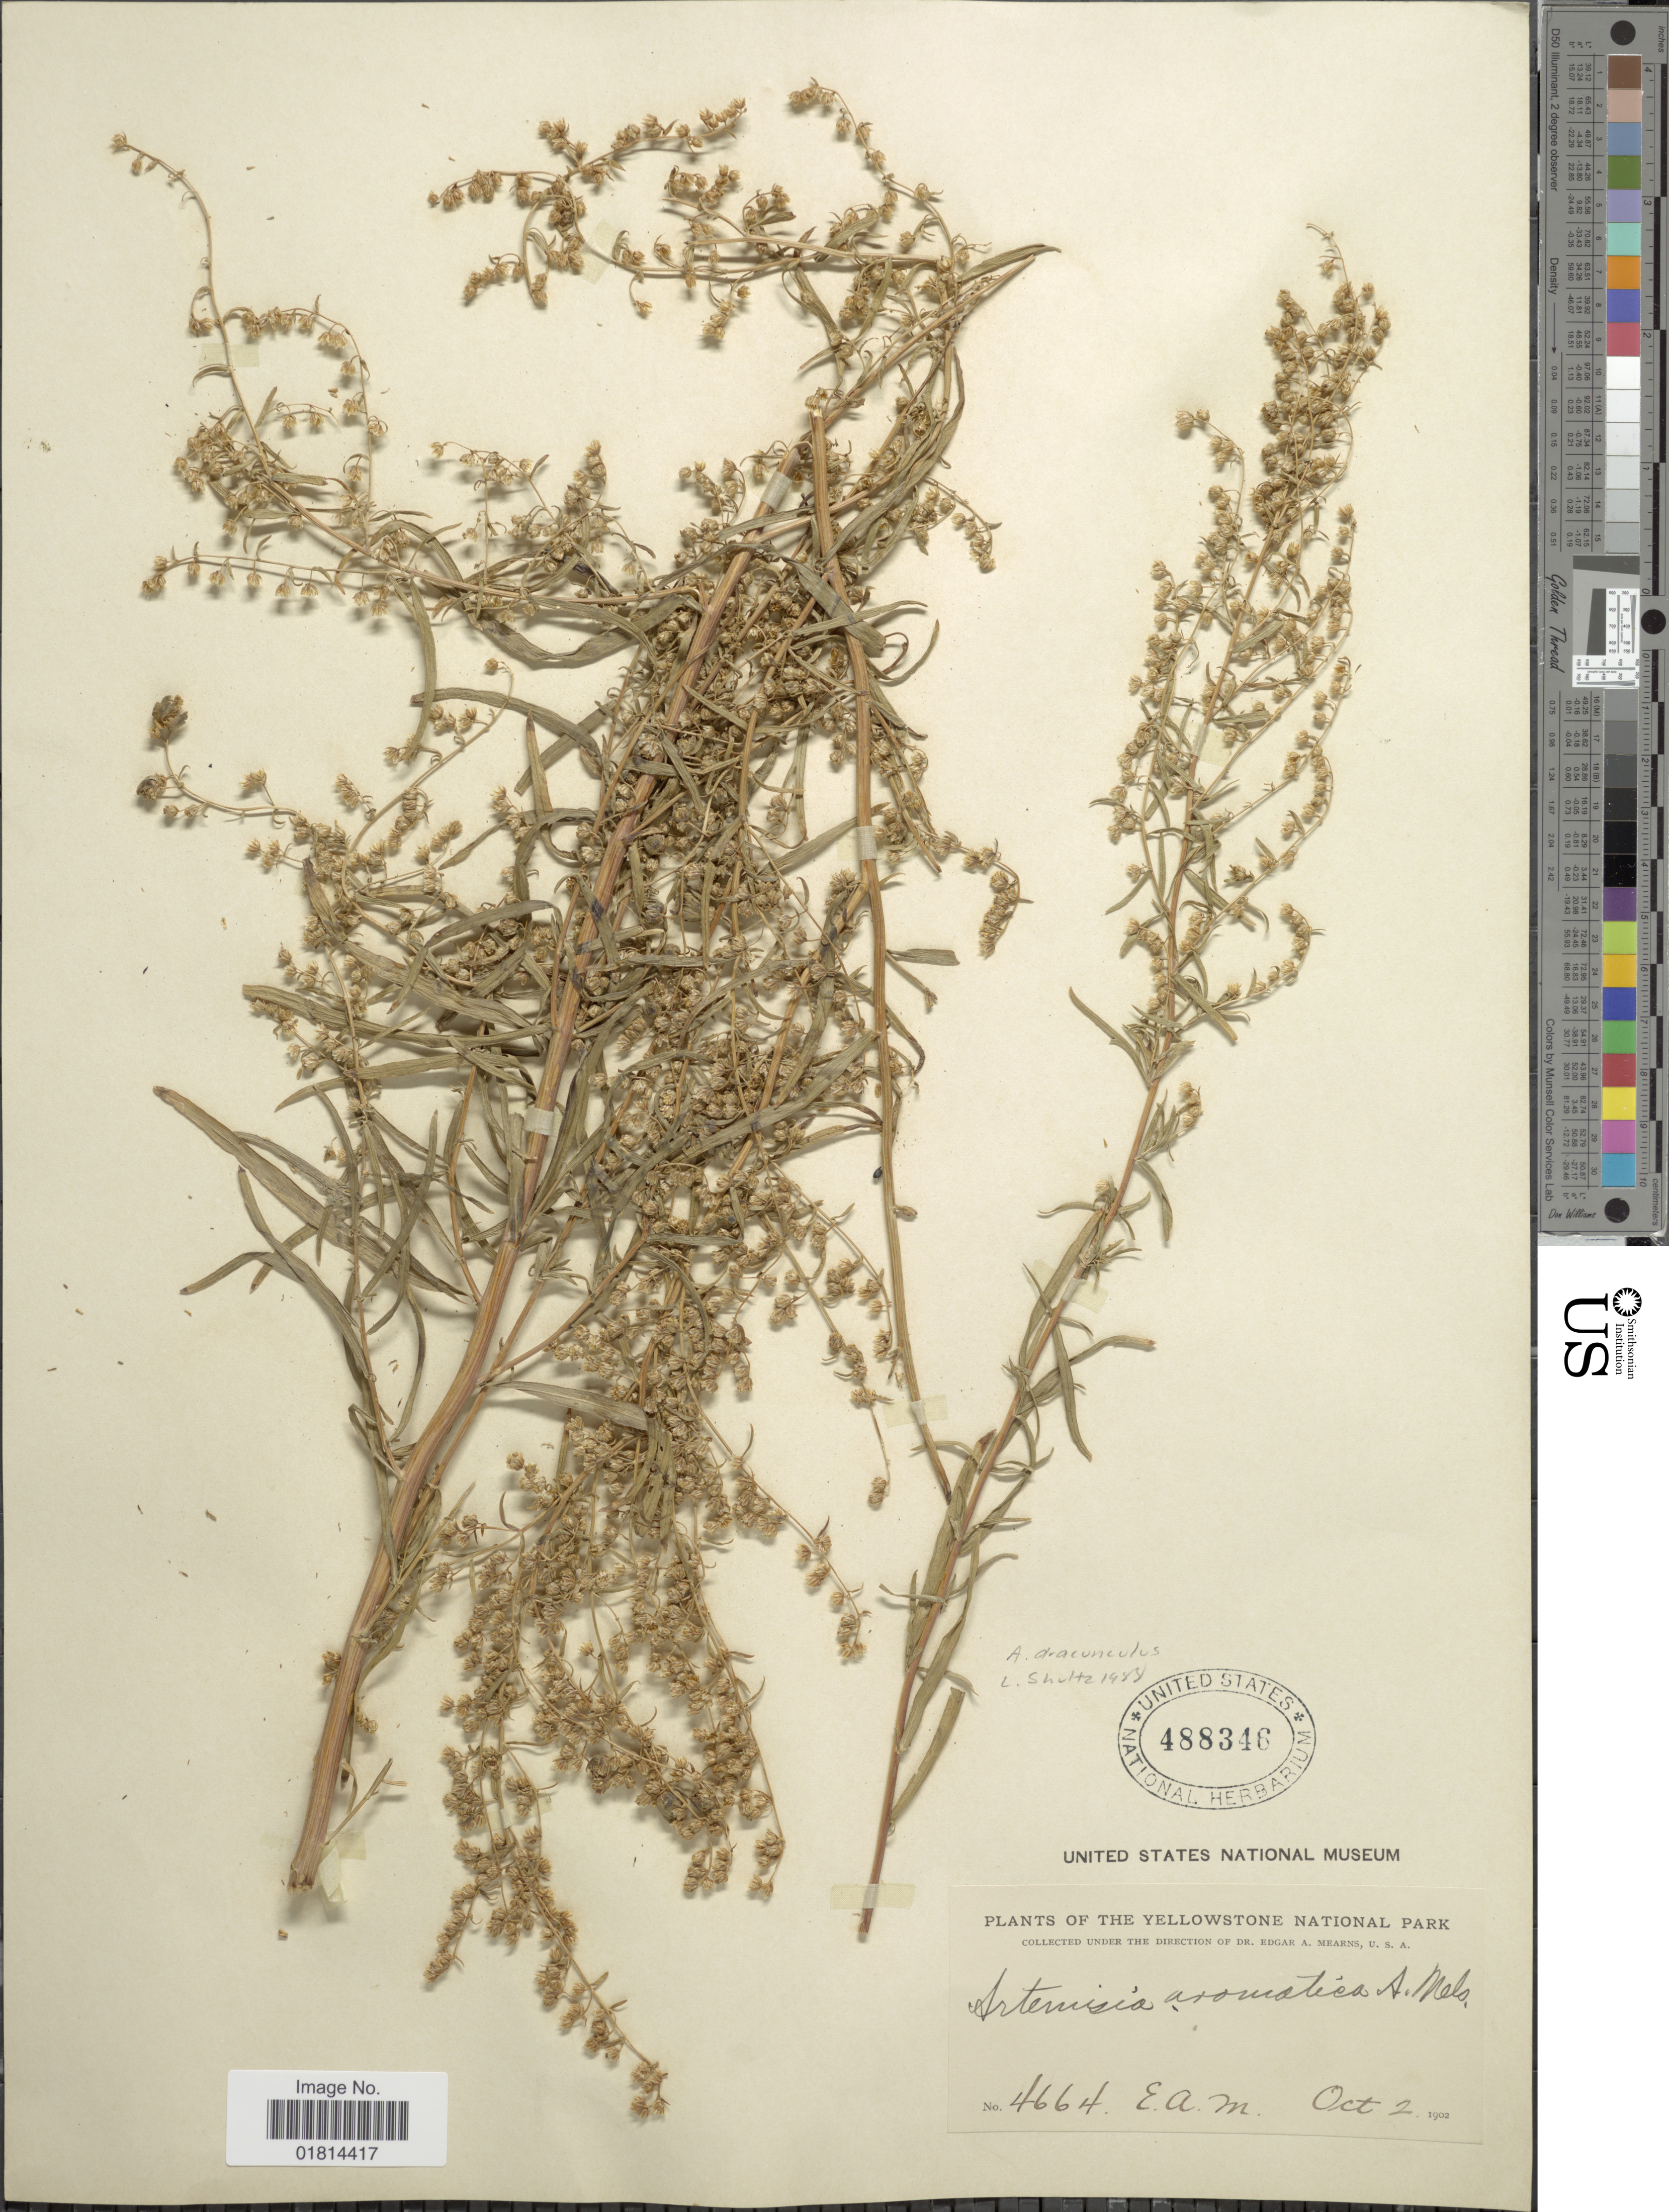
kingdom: Plantae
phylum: Tracheophyta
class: Magnoliopsida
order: Asterales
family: Asteraceae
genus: Artemisia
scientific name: Artemisia aromatica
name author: A. Nelson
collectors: E. A. Mearns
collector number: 4664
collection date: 1902-10-02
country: United States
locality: Yellowstone National Park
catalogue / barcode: US 488346